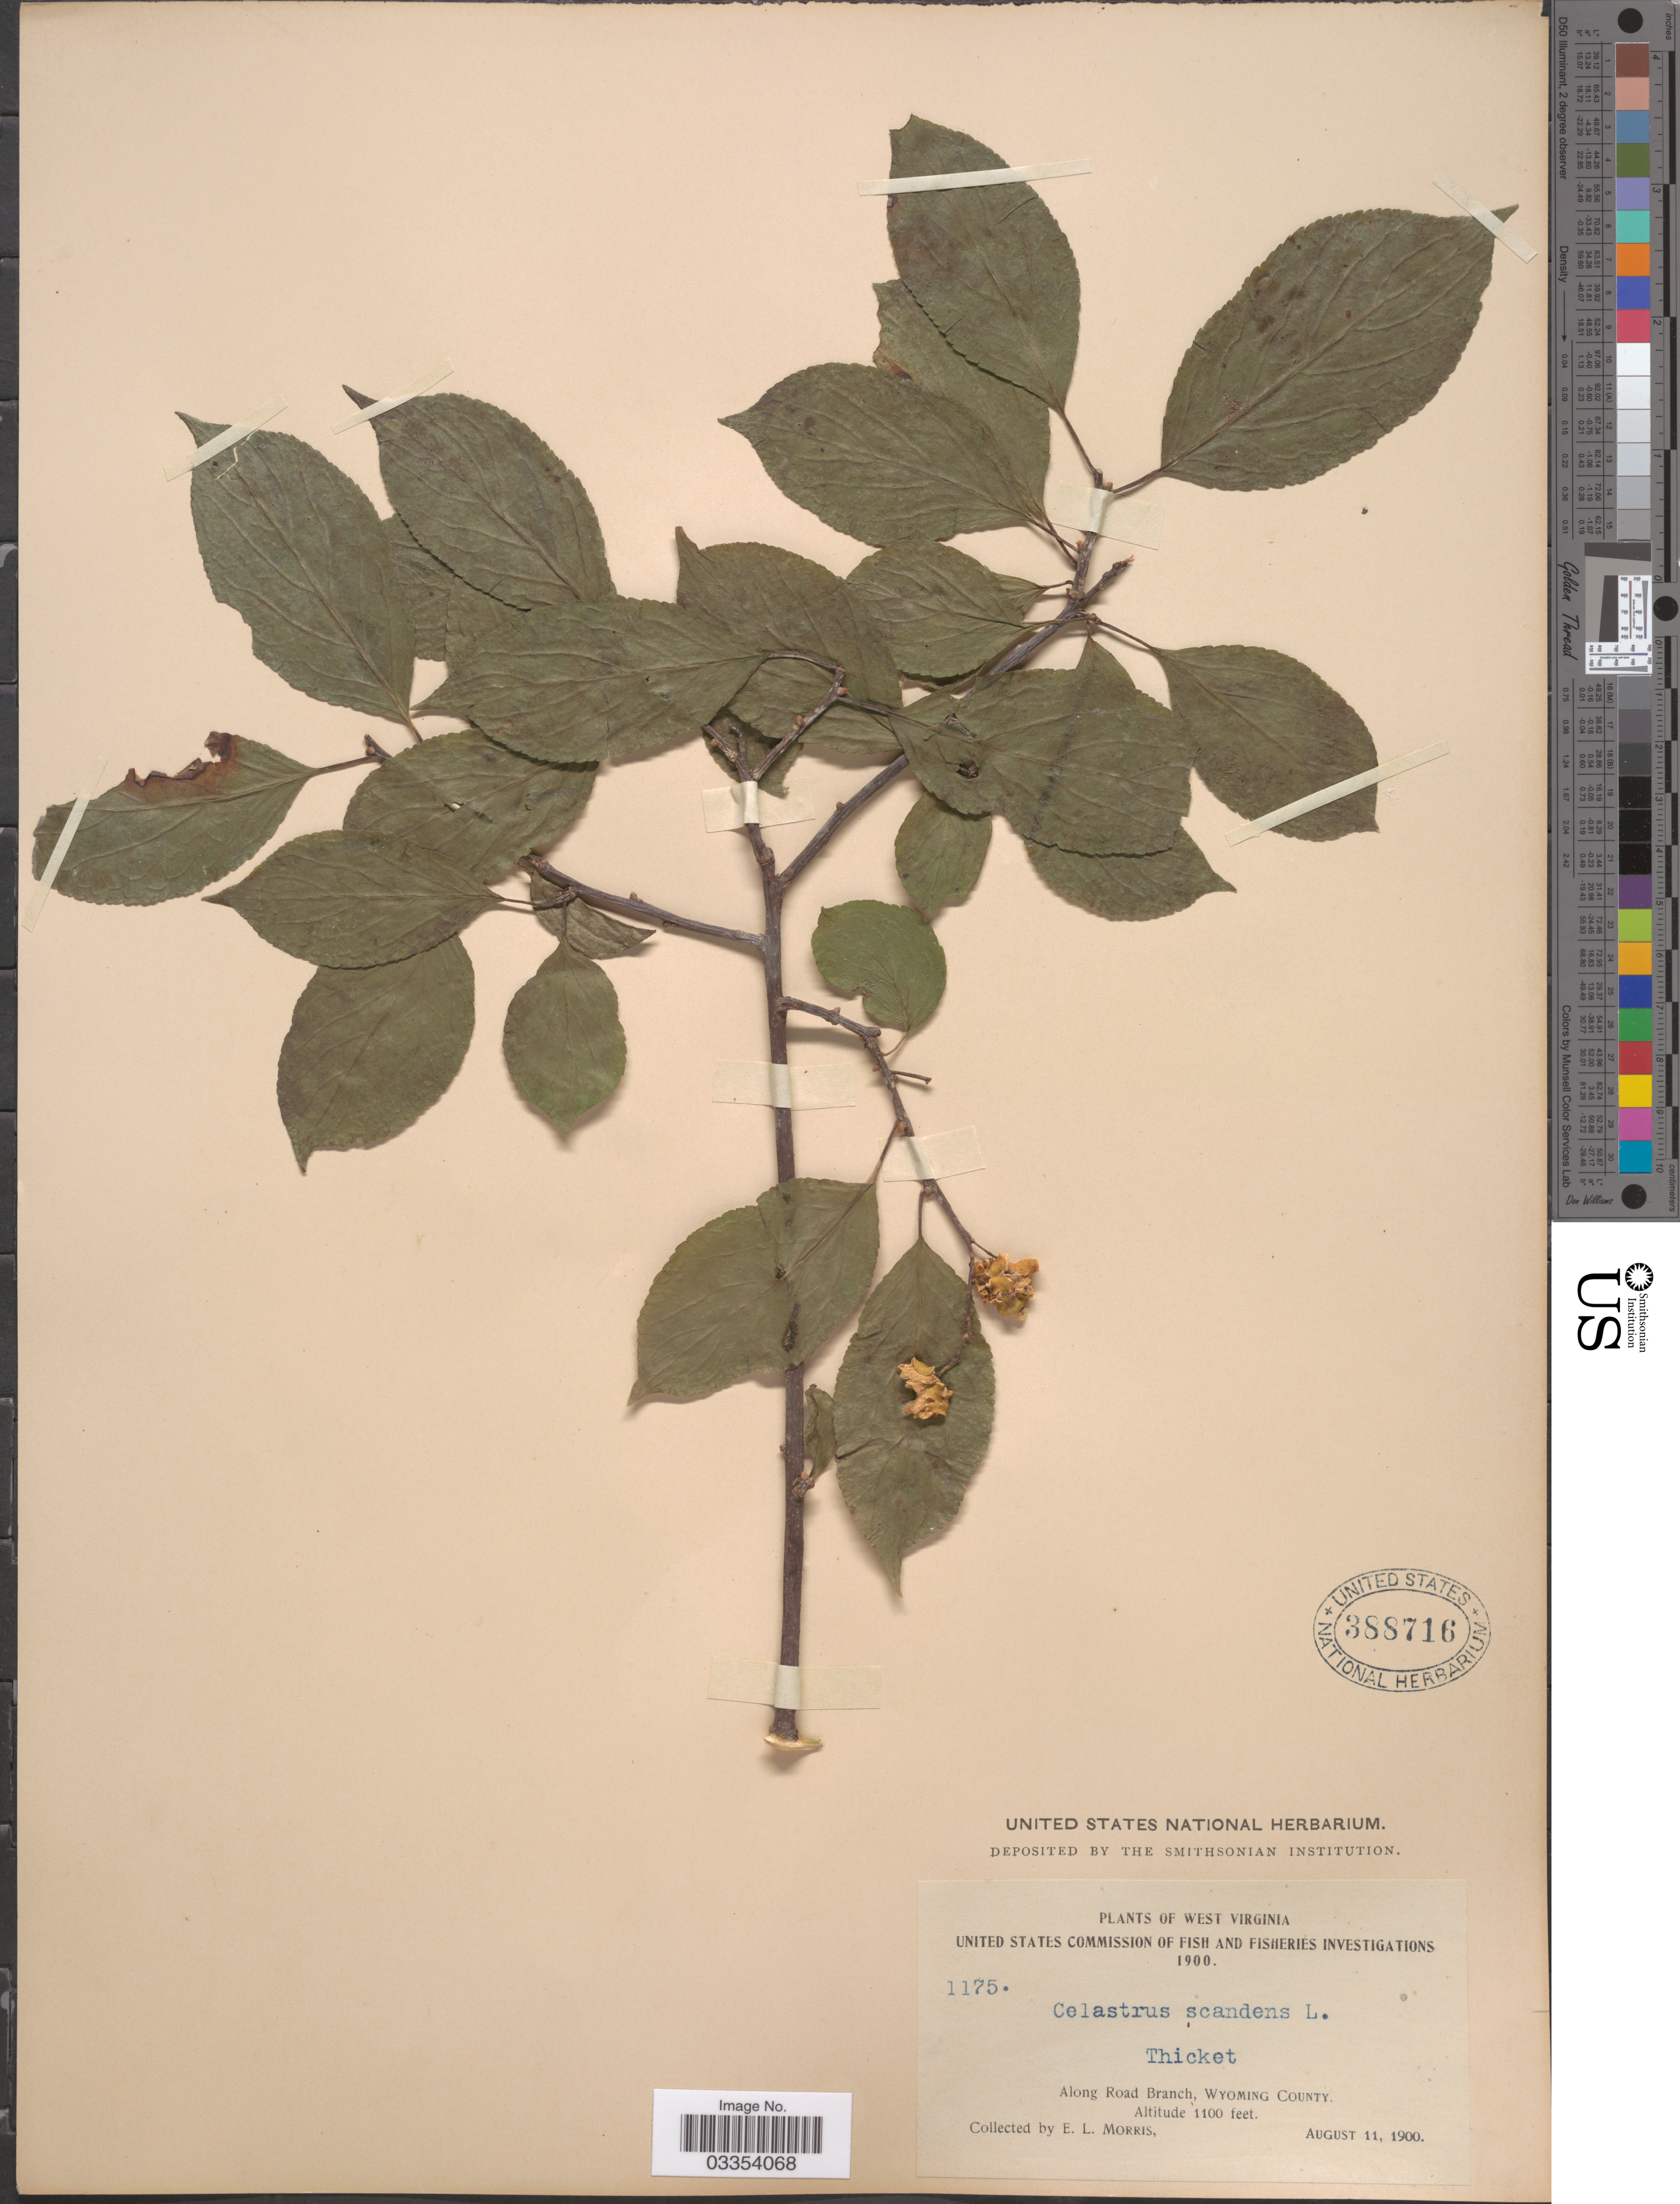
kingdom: Plantae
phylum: Tracheophyta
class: Magnoliopsida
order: Celastrales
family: Celastraceae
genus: Celastrus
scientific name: Celastrus scandens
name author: L.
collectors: E. Morris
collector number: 1175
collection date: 1900-08-11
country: United States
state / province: West Virginia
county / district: Wyoming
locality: Along Road Branch.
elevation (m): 335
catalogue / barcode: US 388716